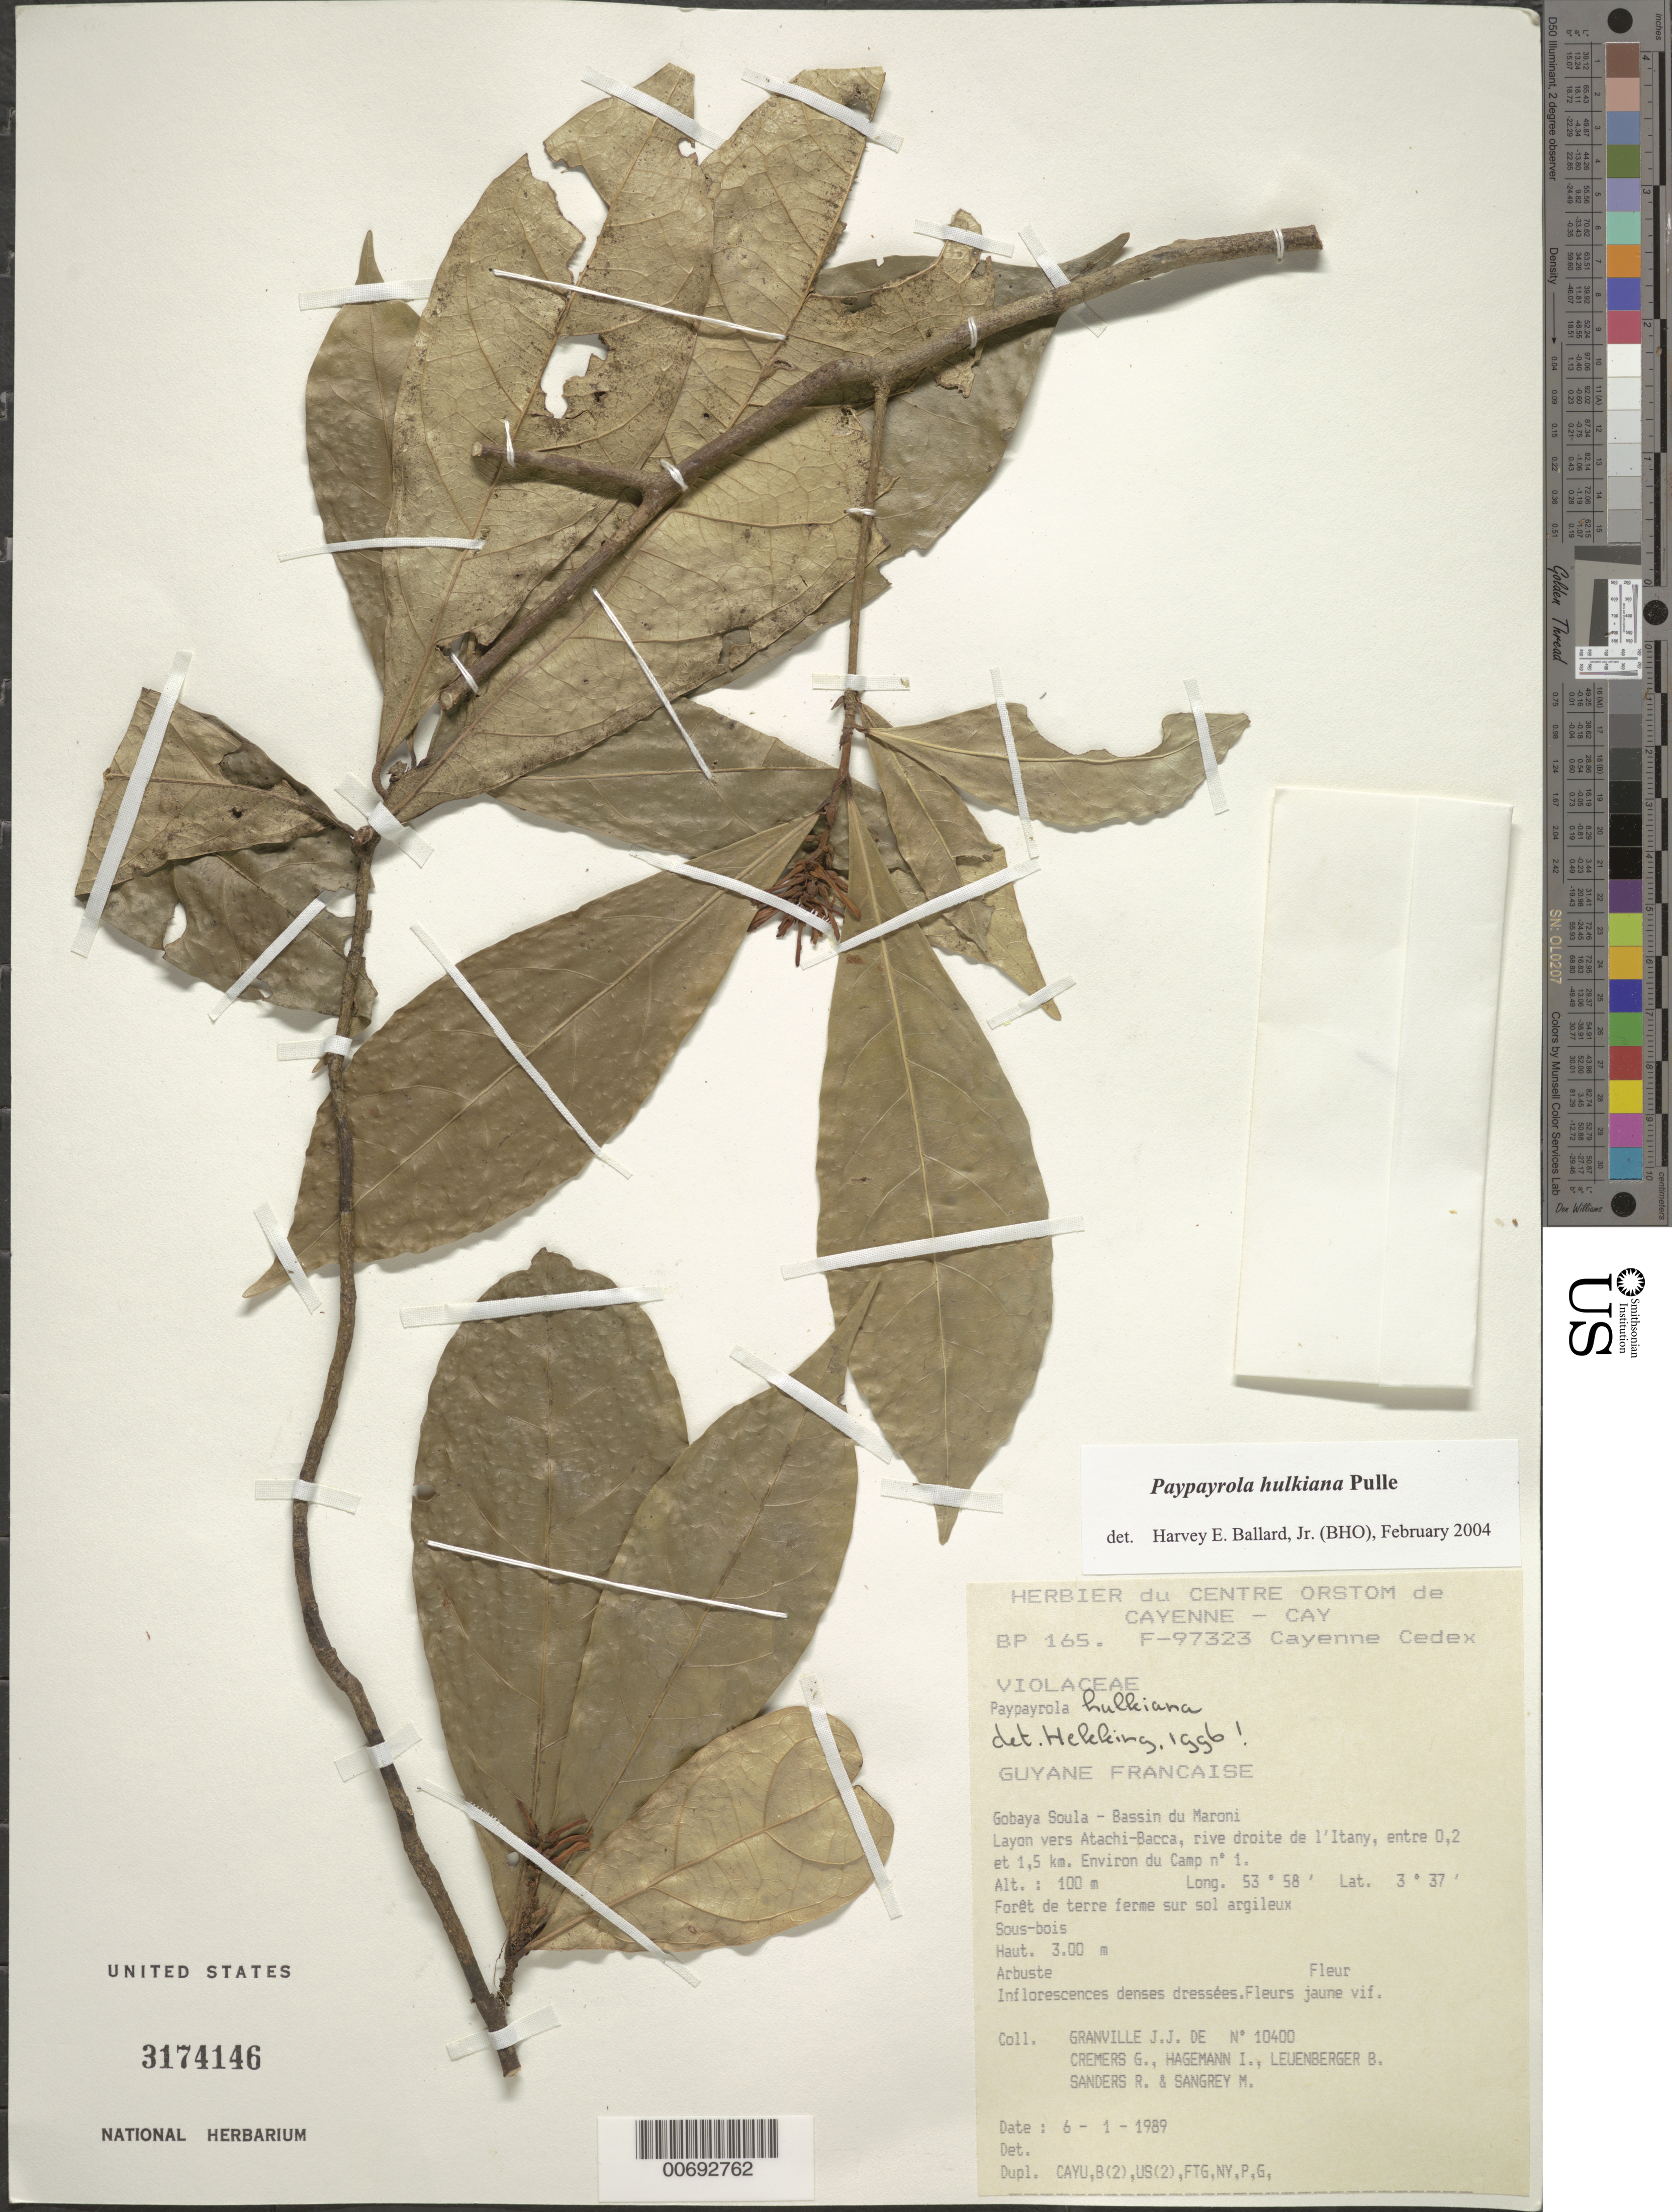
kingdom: Plantae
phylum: Tracheophyta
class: Magnoliopsida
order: Malpighiales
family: Violaceae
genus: Paypayrola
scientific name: Paypayrola hulkiana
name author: Pulle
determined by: Ballard, Harvey E.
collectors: J.-J. de Granville, G. Cremers, J. Hagemann, B. E. Leuenberger & M. S. Sangrey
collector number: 10400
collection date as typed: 6-Jan-89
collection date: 1989-01-06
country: French Guiana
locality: Gobaya Soula, Bassin du Maroni, layon vers Monts Atachi-Bacca, rive droite de l'Itany, entre 0.2 et 1.5 km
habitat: Forêt de terre ferme sur sol argileux. Sous bois dans une trouée de lumiere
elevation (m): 100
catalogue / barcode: US 3174146